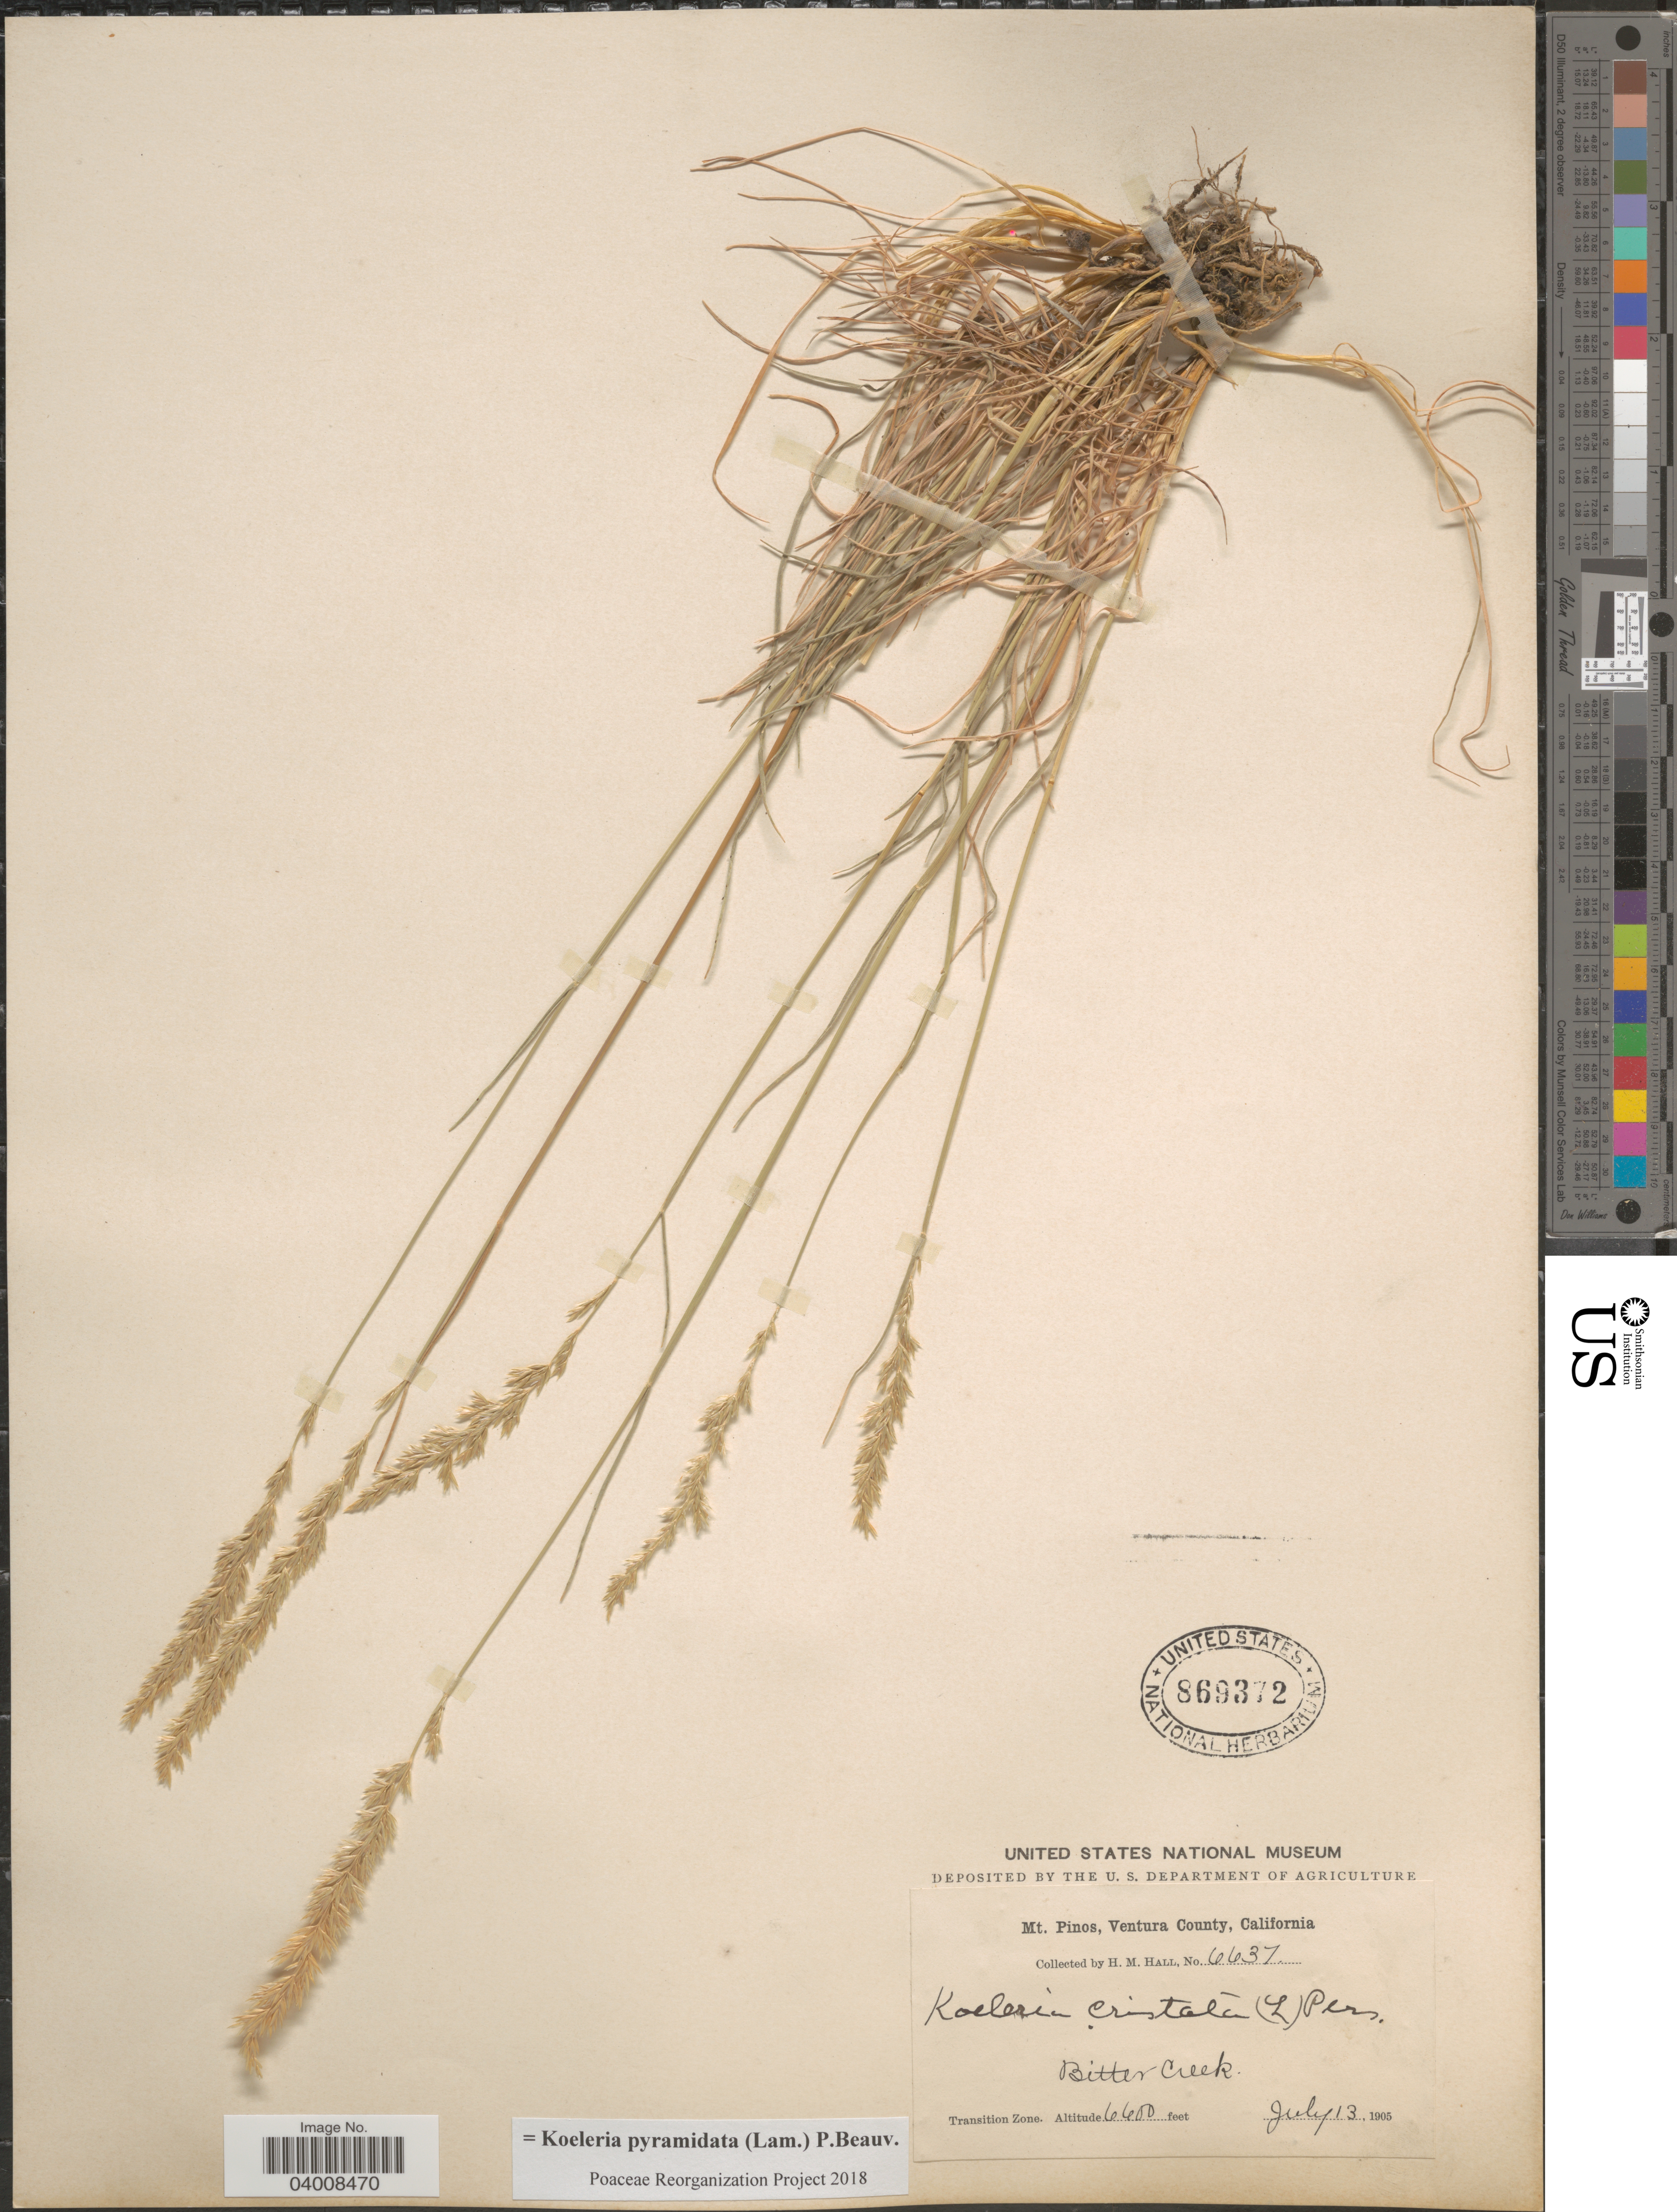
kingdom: Plantae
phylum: Tracheophyta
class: Liliopsida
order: Poales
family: Poaceae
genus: Koeleria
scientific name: Koeleria pyramidata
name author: (Lam.) P. Beauv.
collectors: H. M. Hall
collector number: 6637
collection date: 1905-07-13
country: United States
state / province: California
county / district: Ventura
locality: Mt. Pinos, Ventura County. Bitter Creek. Transition Zone.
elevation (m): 2012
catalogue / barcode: US 869372